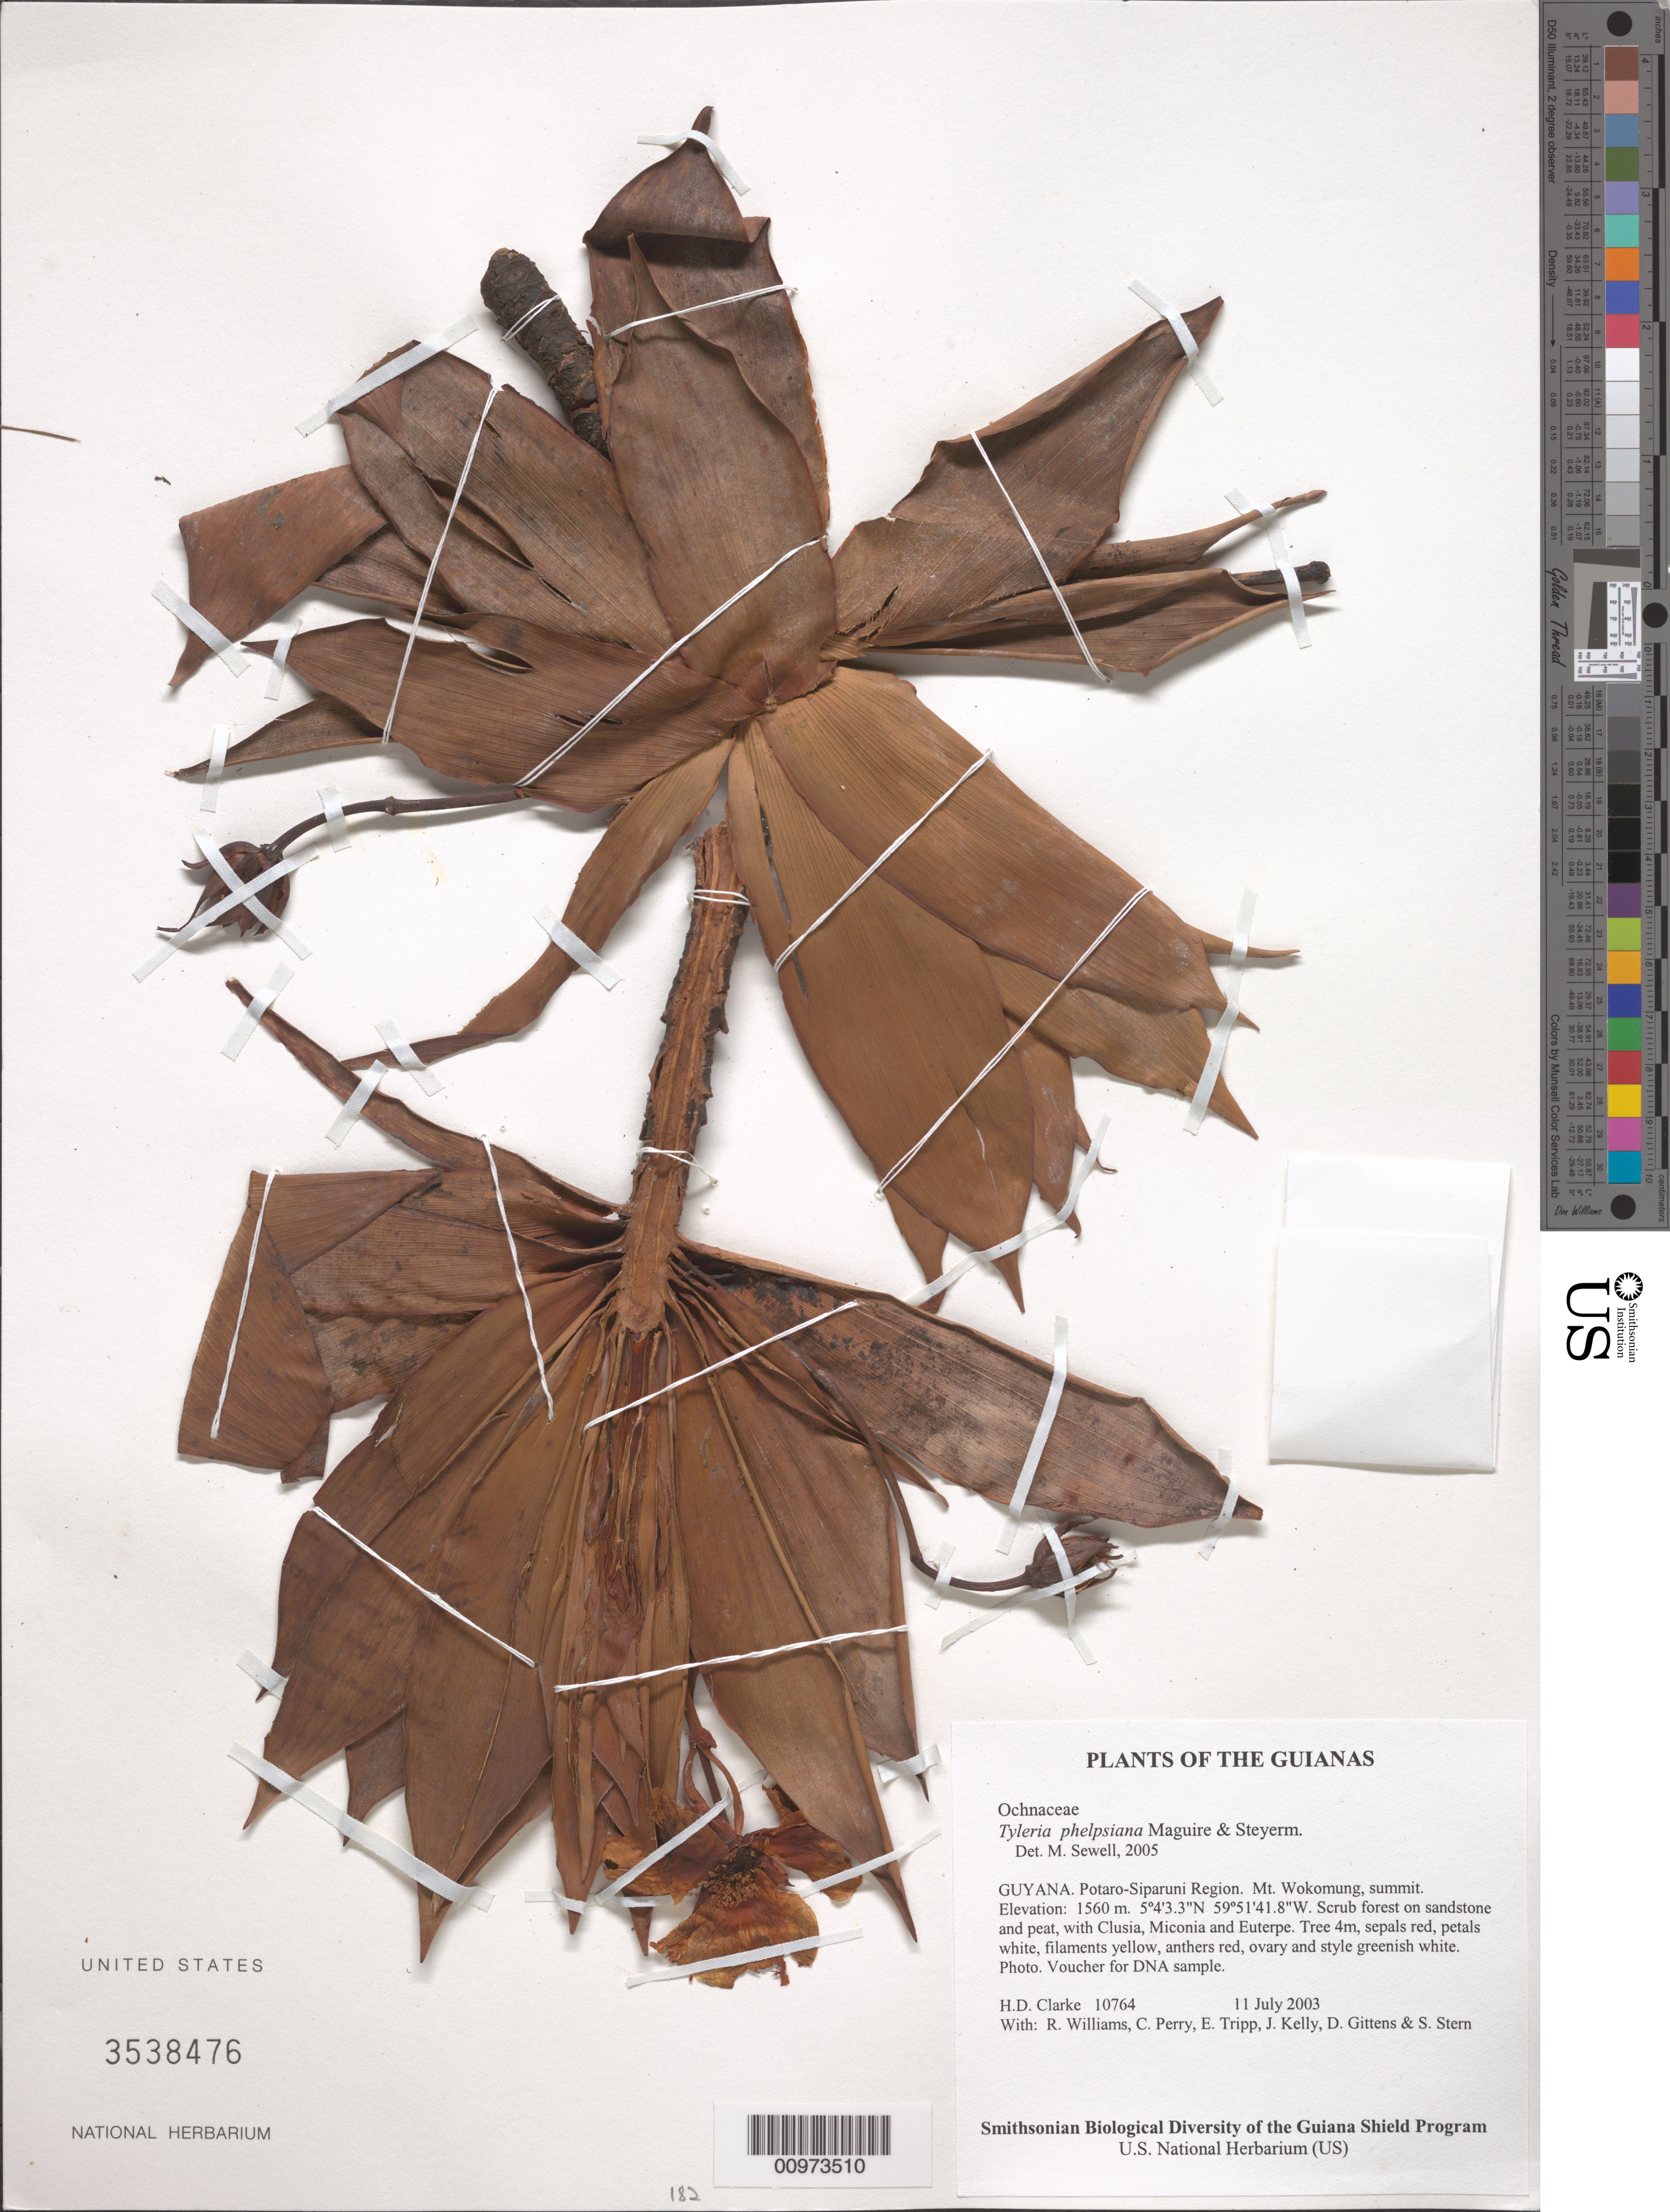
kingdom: Plantae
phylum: Tracheophyta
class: Magnoliopsida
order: Malpighiales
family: Ochnaceae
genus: Tyleria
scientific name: Tyleria pendula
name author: Maguire & Wurdack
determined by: Sewell, M.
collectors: H. D. Clarke, R. Williams, C. Perry, E. Tripp, J. Kelly, D. Gittens & S. R. Stern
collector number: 10764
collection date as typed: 11 July 2003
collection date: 2003-07-11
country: Guyana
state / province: Potaro-Siparuni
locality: Mt. Wokomung, summit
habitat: Scrub forest on sandstone and peat, with Clusia, Miconia and Euterpe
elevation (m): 1560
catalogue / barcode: US 3538476